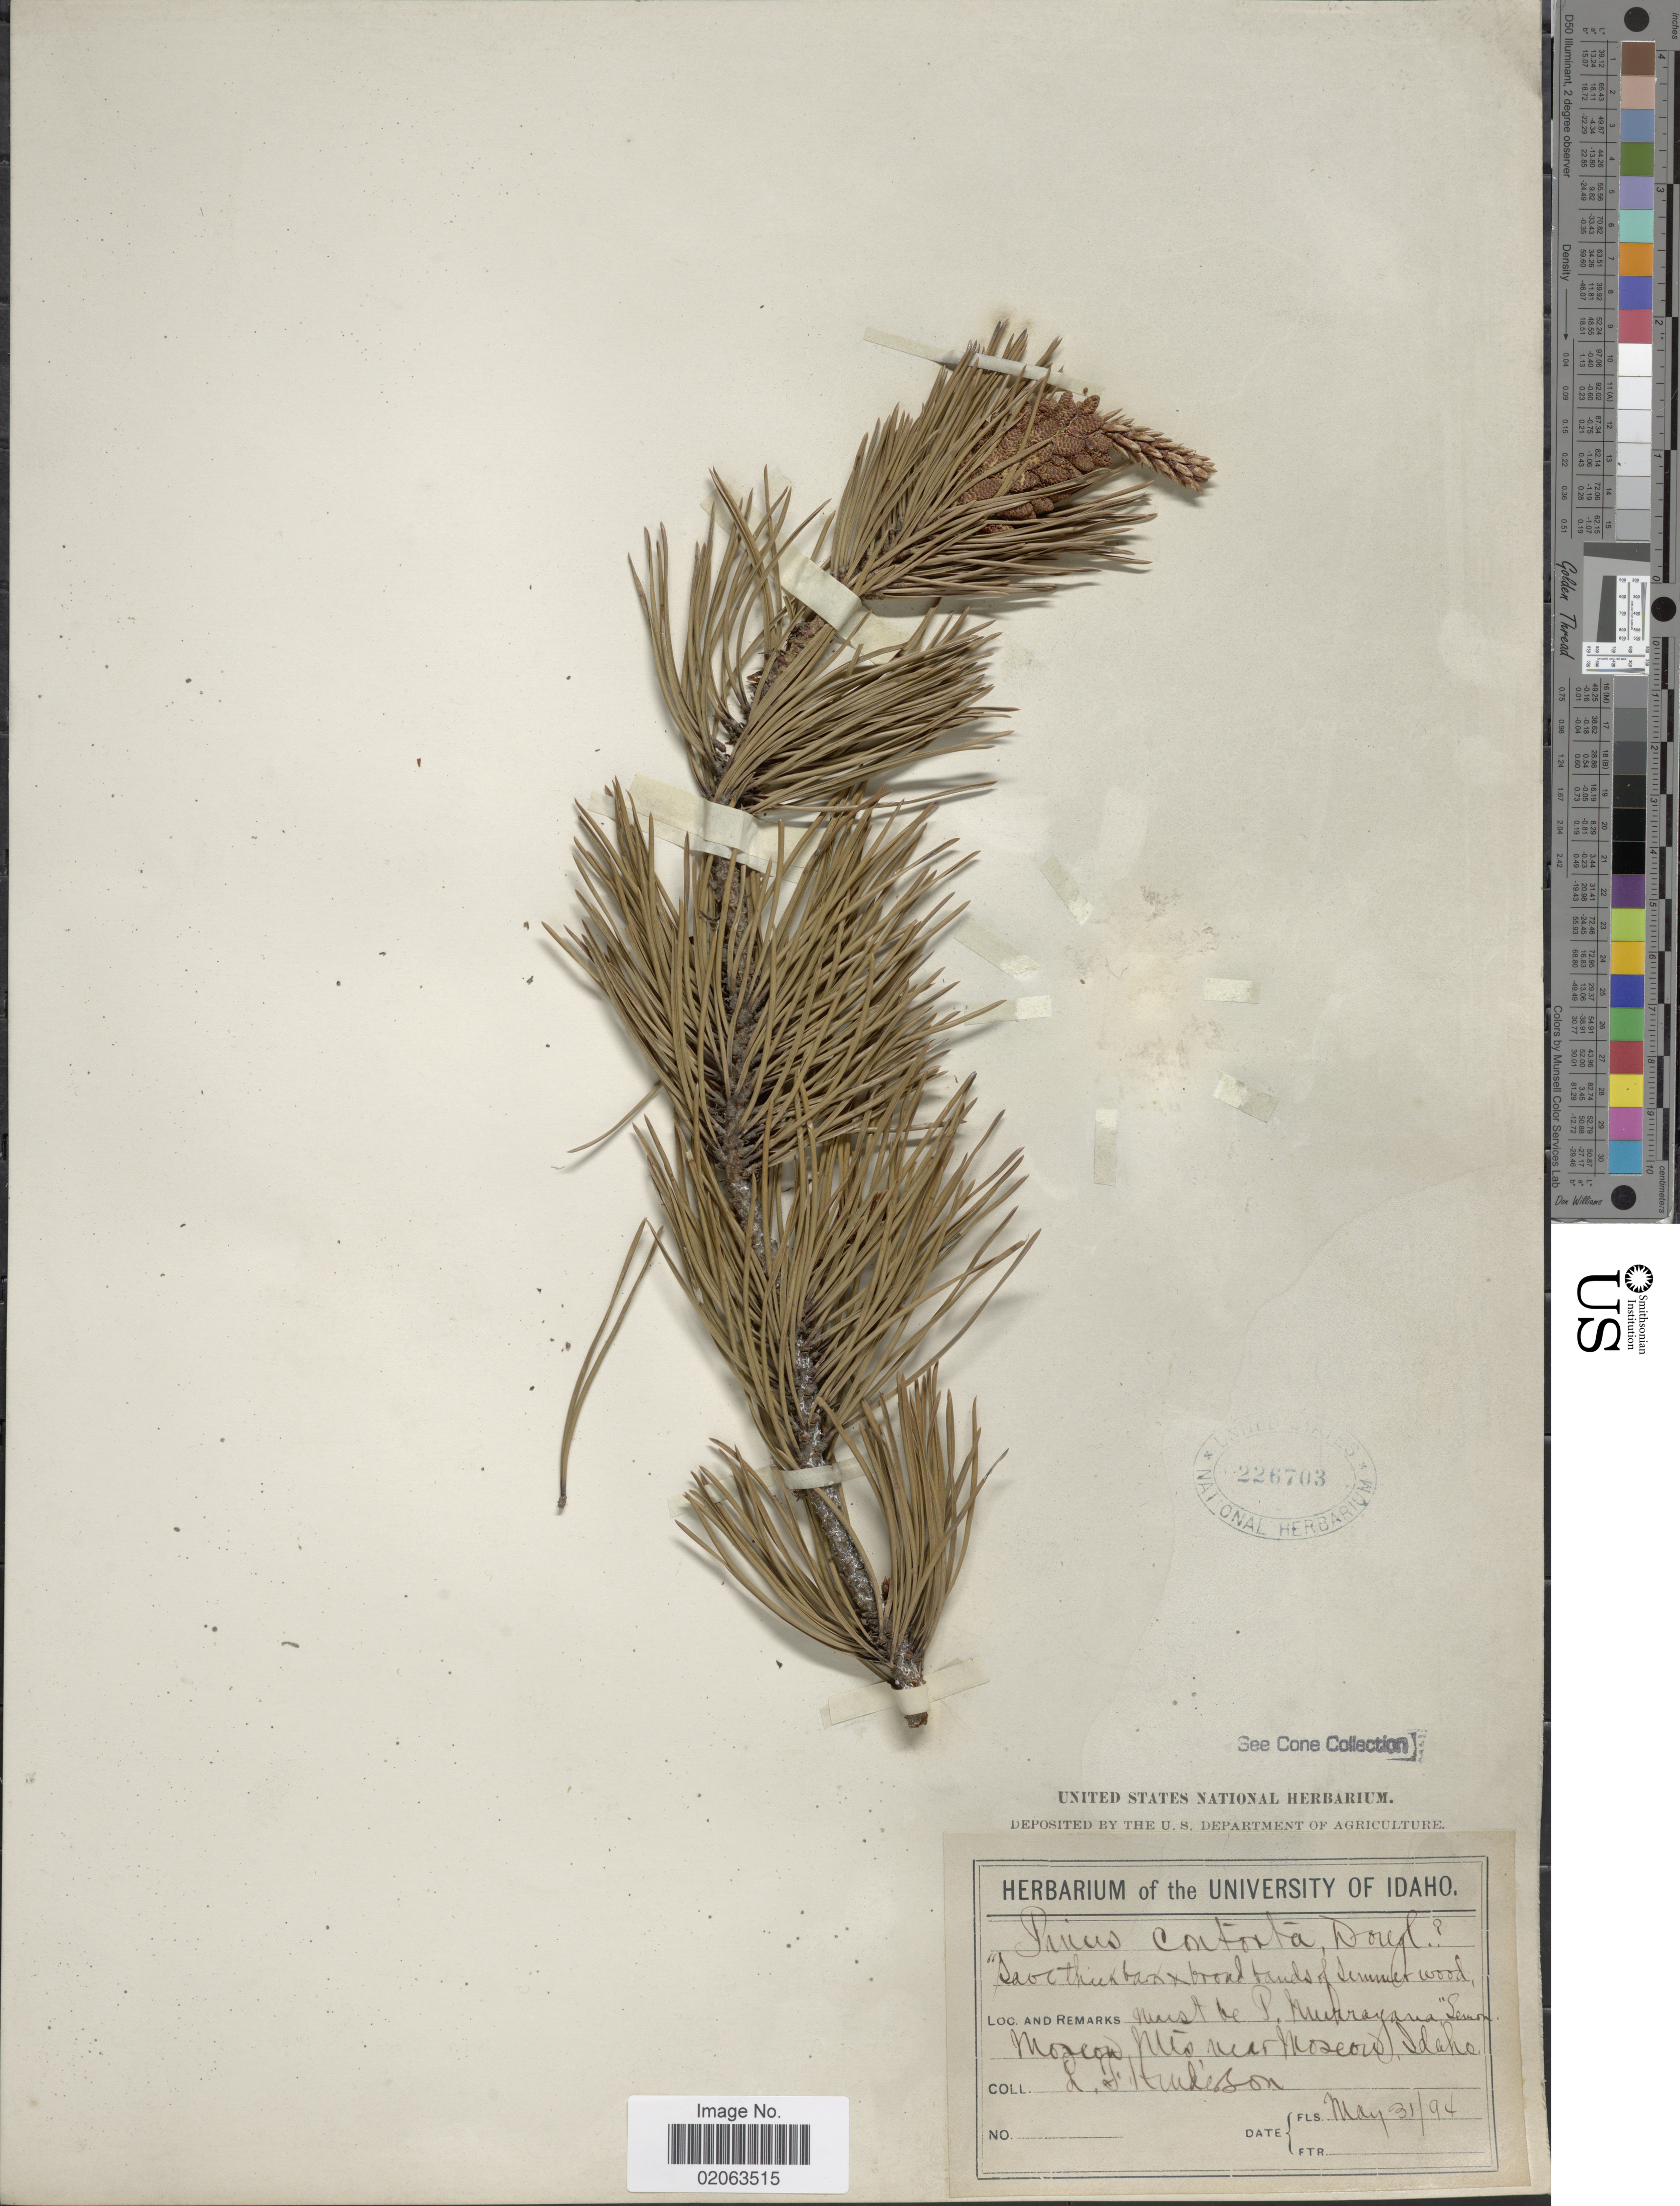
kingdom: Plantae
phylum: Tracheophyta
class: Pinopsida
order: Pinales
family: Pinaceae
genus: Pinus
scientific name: Pinus contorta var. latifolia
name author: Engelm. ex S. Watson in C. King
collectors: L. Huderson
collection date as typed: Transcribed d/m/y: 31/5/94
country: United States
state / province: Idaho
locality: Must be P. Murreyana [illegible text] Mozecon Mts, near Moseow, Idaho.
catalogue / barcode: US 226703